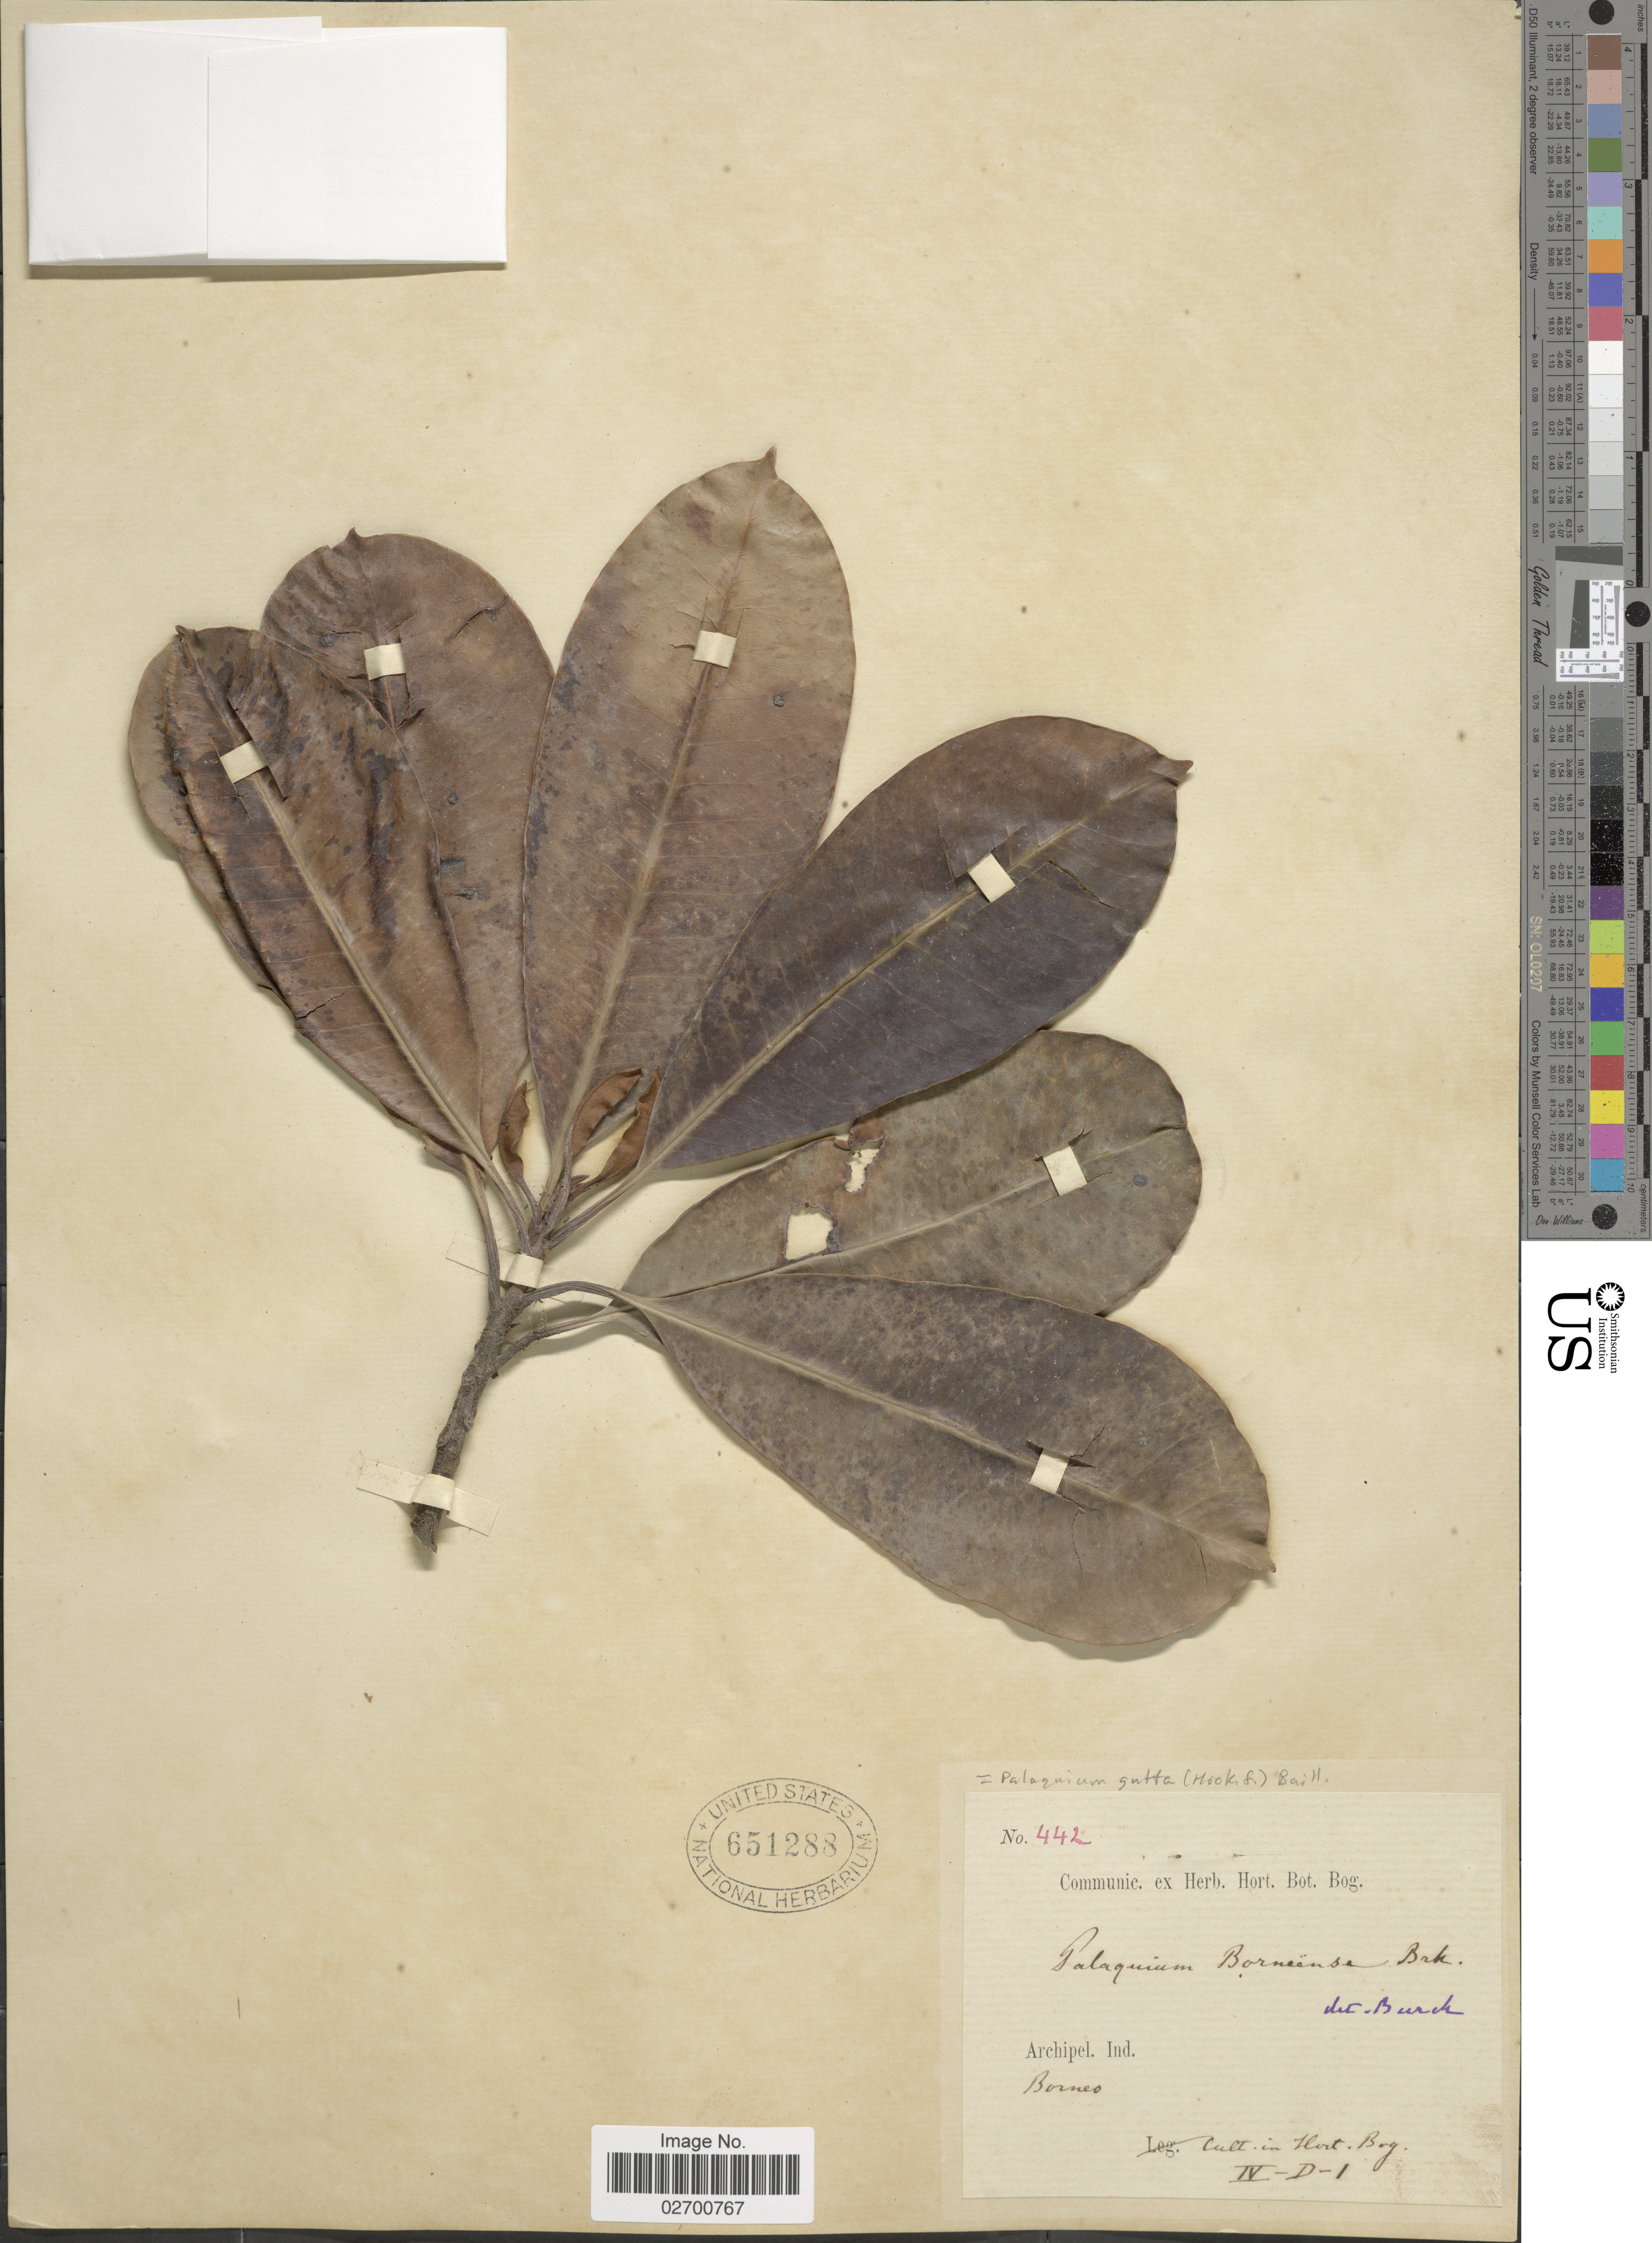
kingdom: Plantae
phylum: Tracheophyta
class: Magnoliopsida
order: Ericales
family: Sapotaceae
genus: Palaquium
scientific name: Palaquium gutta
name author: (Hook.) Baill.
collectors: ex herb. Hort. Bot. Bog.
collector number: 442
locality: Archipel. Ind. Hort. Bog. Borneo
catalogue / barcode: US 651288